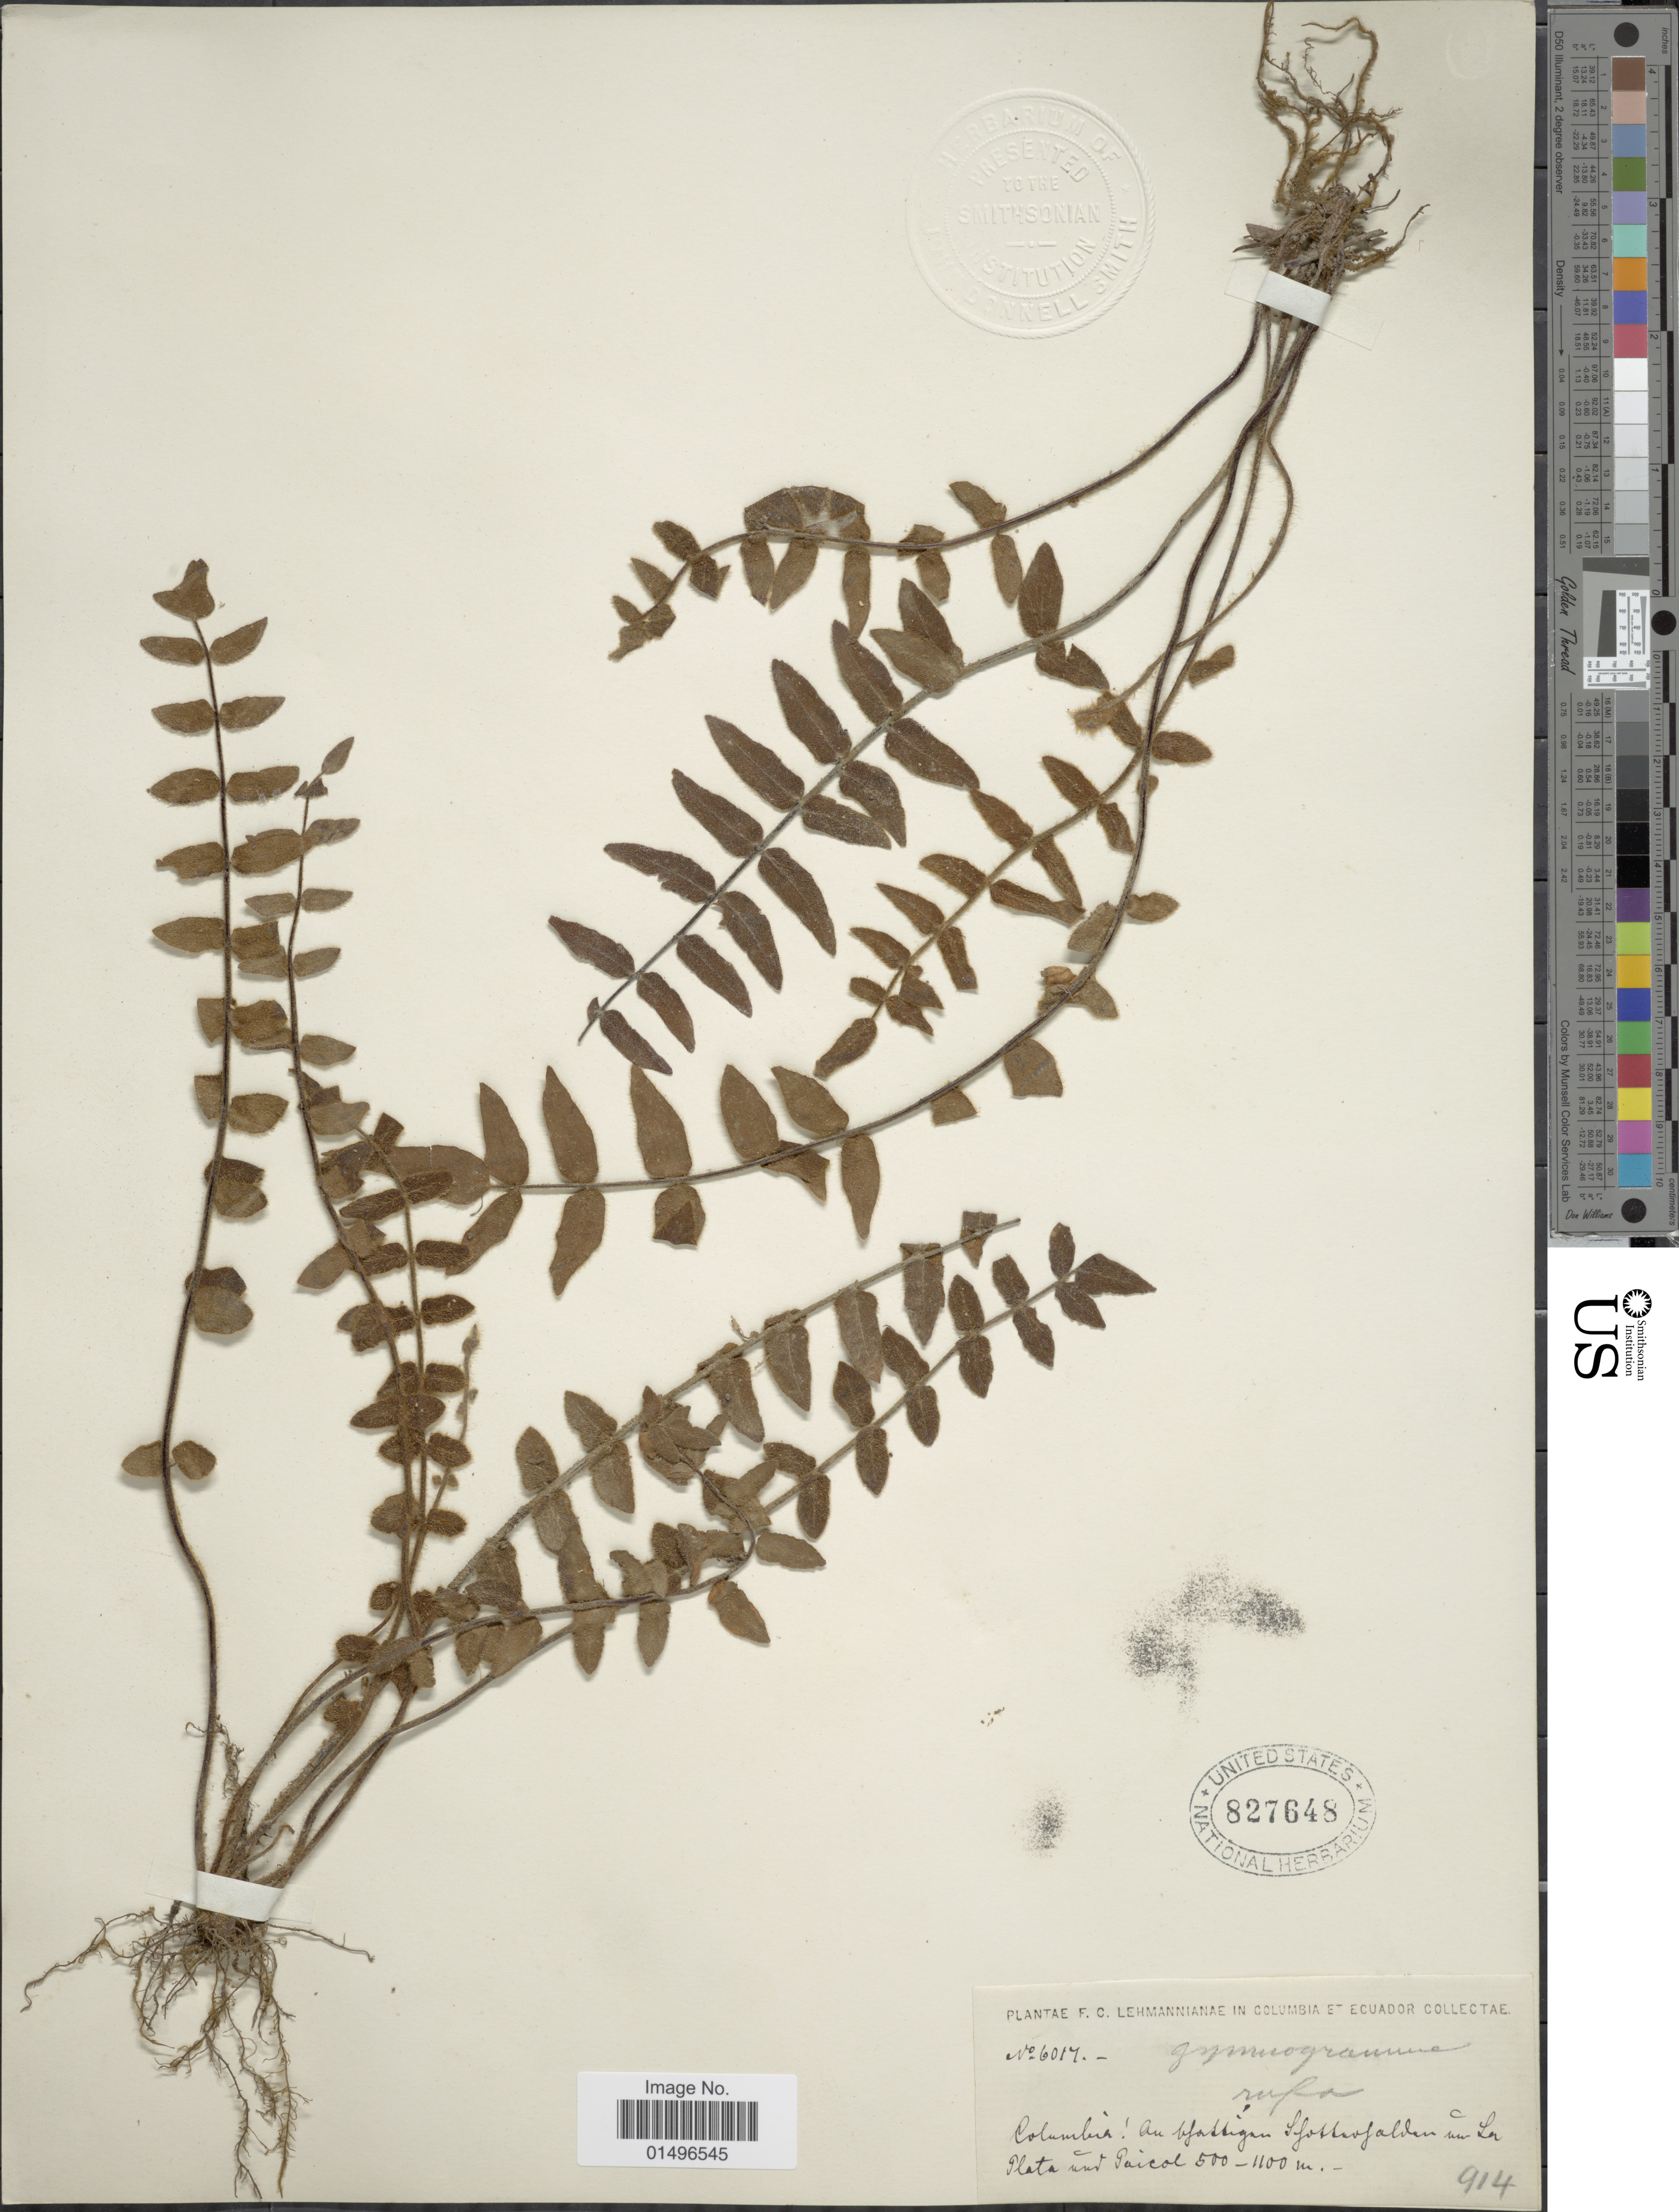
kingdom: Plantae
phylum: Tracheophyta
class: Polypodiopsida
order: Polypodiales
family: Pteridaceae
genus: Hemionitis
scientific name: Hemionitis rufa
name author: (L.) Sw.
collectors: F. C. Lehmann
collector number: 6017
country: Colombia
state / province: Huila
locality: La Plata und Paicol.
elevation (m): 500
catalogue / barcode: US 827648